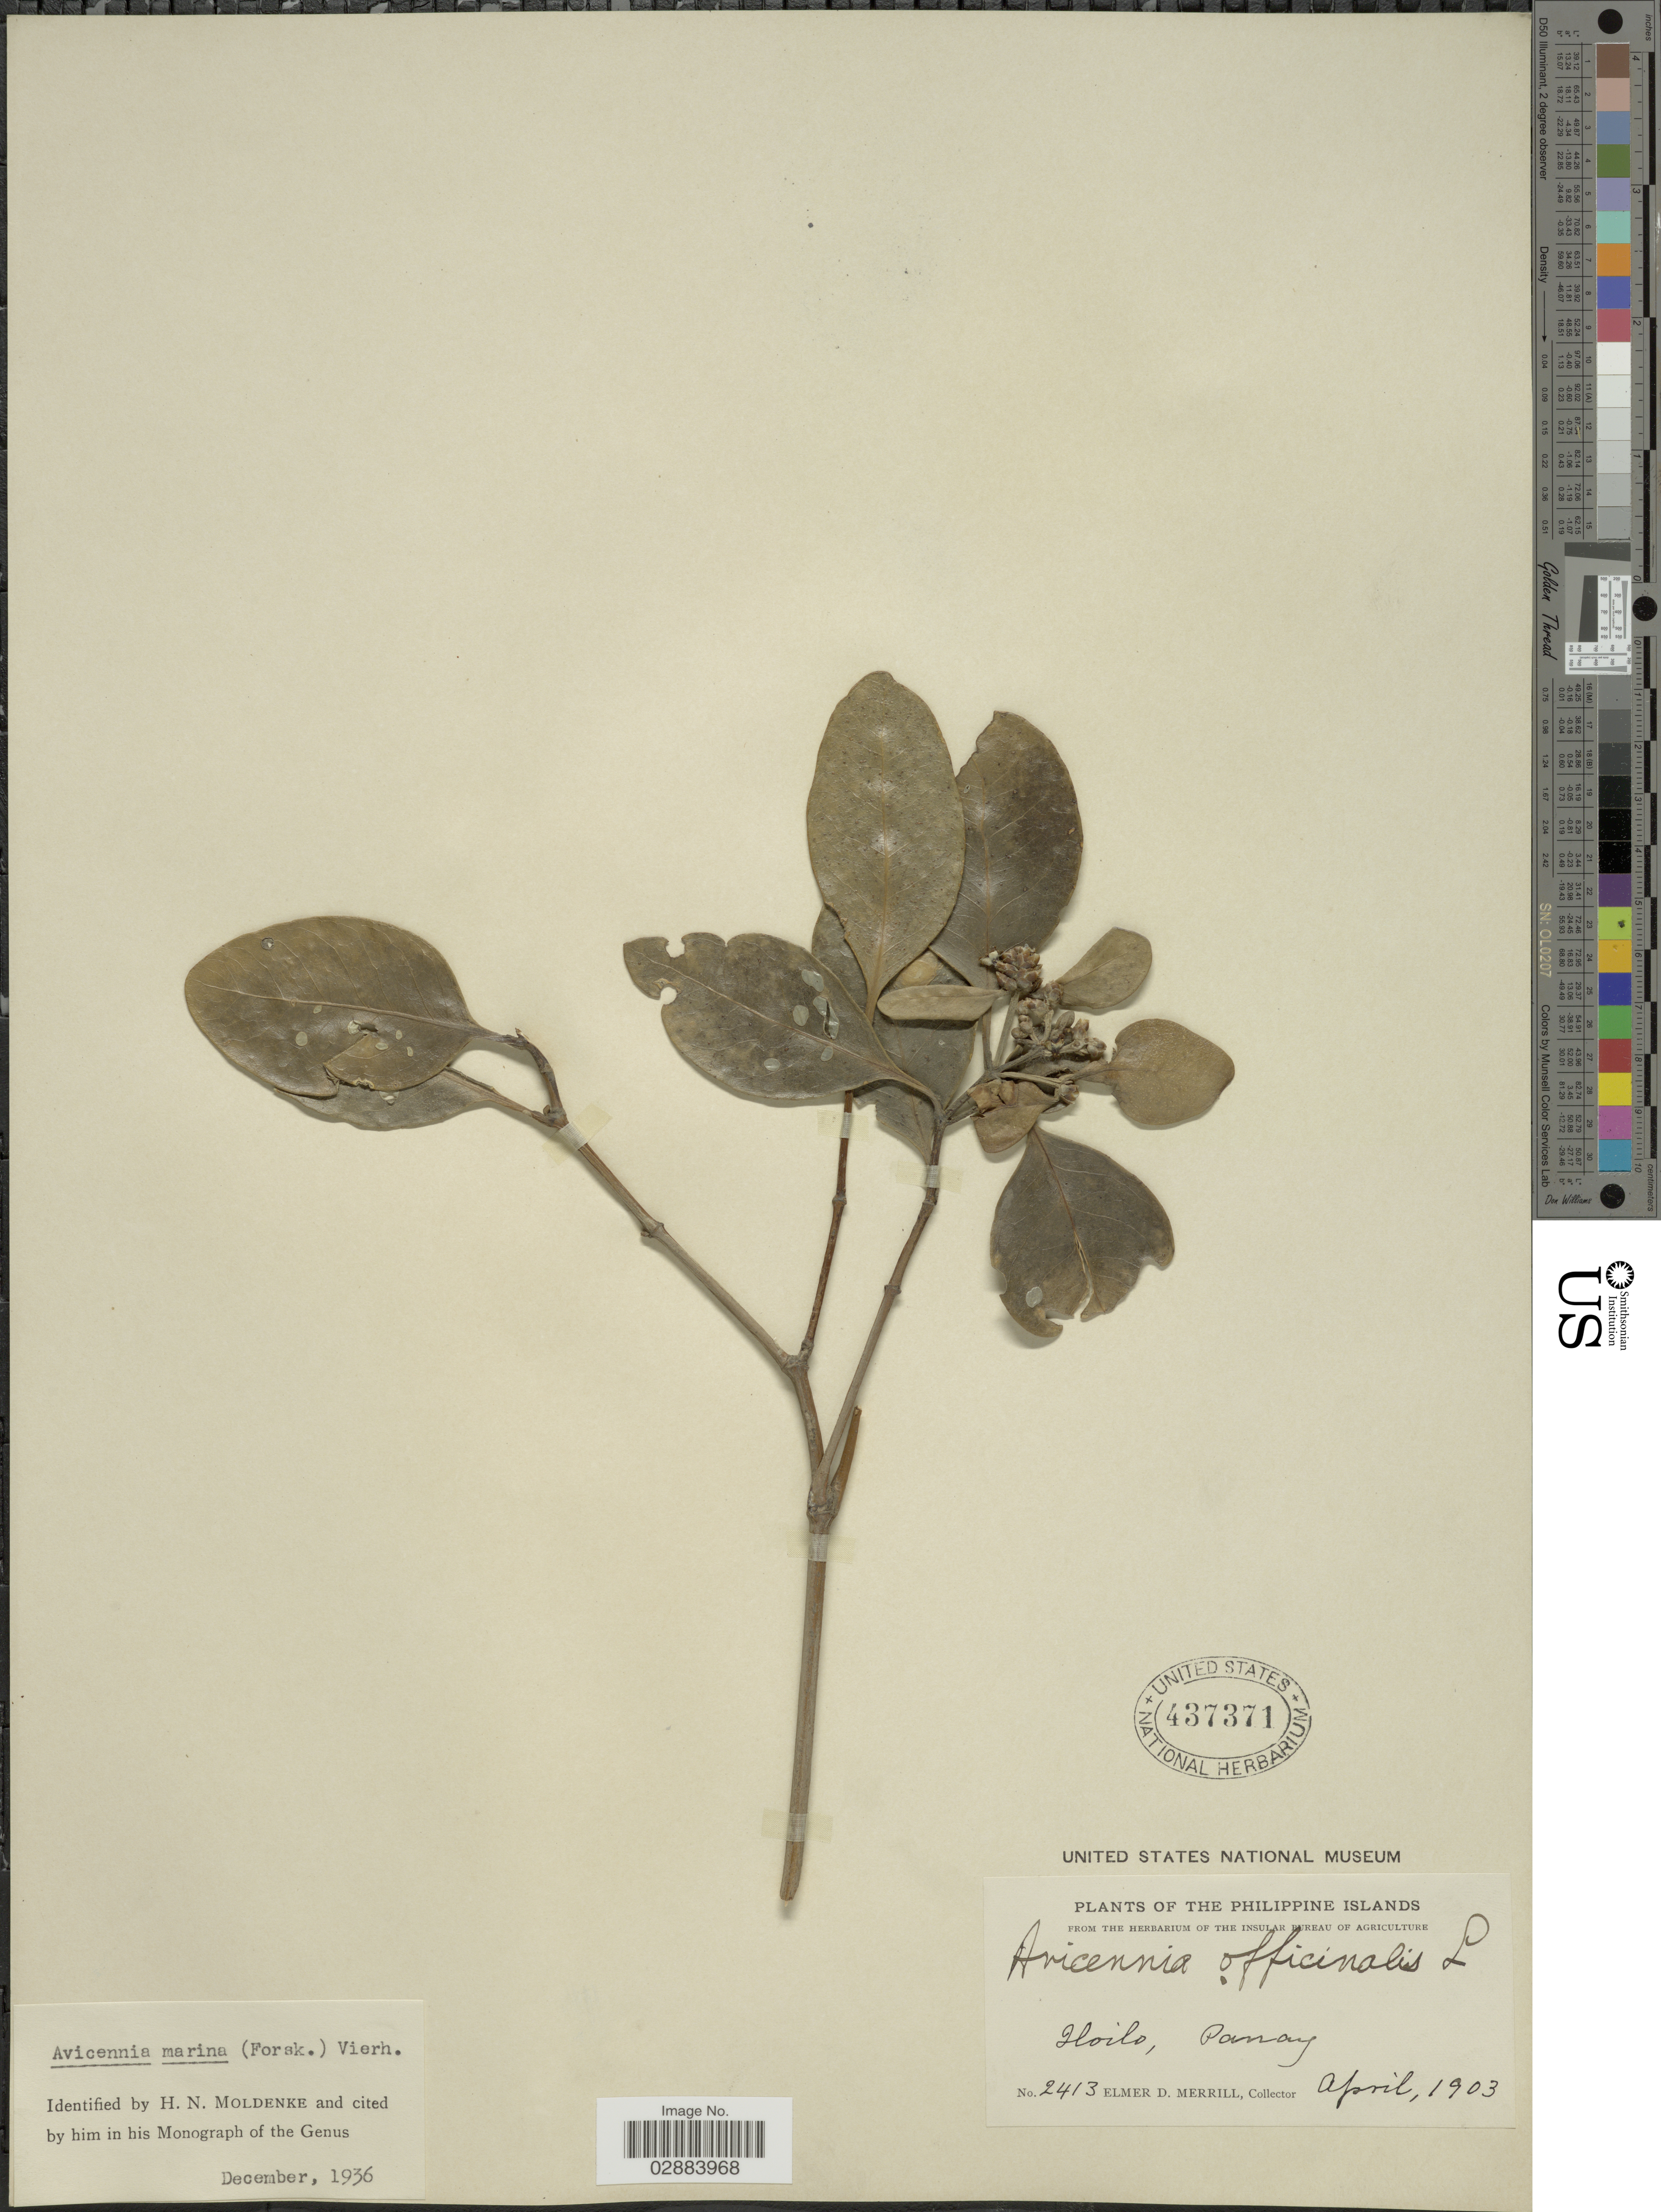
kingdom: Plantae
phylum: Tracheophyta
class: Magnoliopsida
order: Lamiales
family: Acanthaceae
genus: Avicennia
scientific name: Avicennia marina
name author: (Forssk.) Vierh.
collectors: E. D. Merrill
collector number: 2413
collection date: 1903-04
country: Philippines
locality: The Philippine Islands. Iloilo, Panay.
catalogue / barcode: US 437371